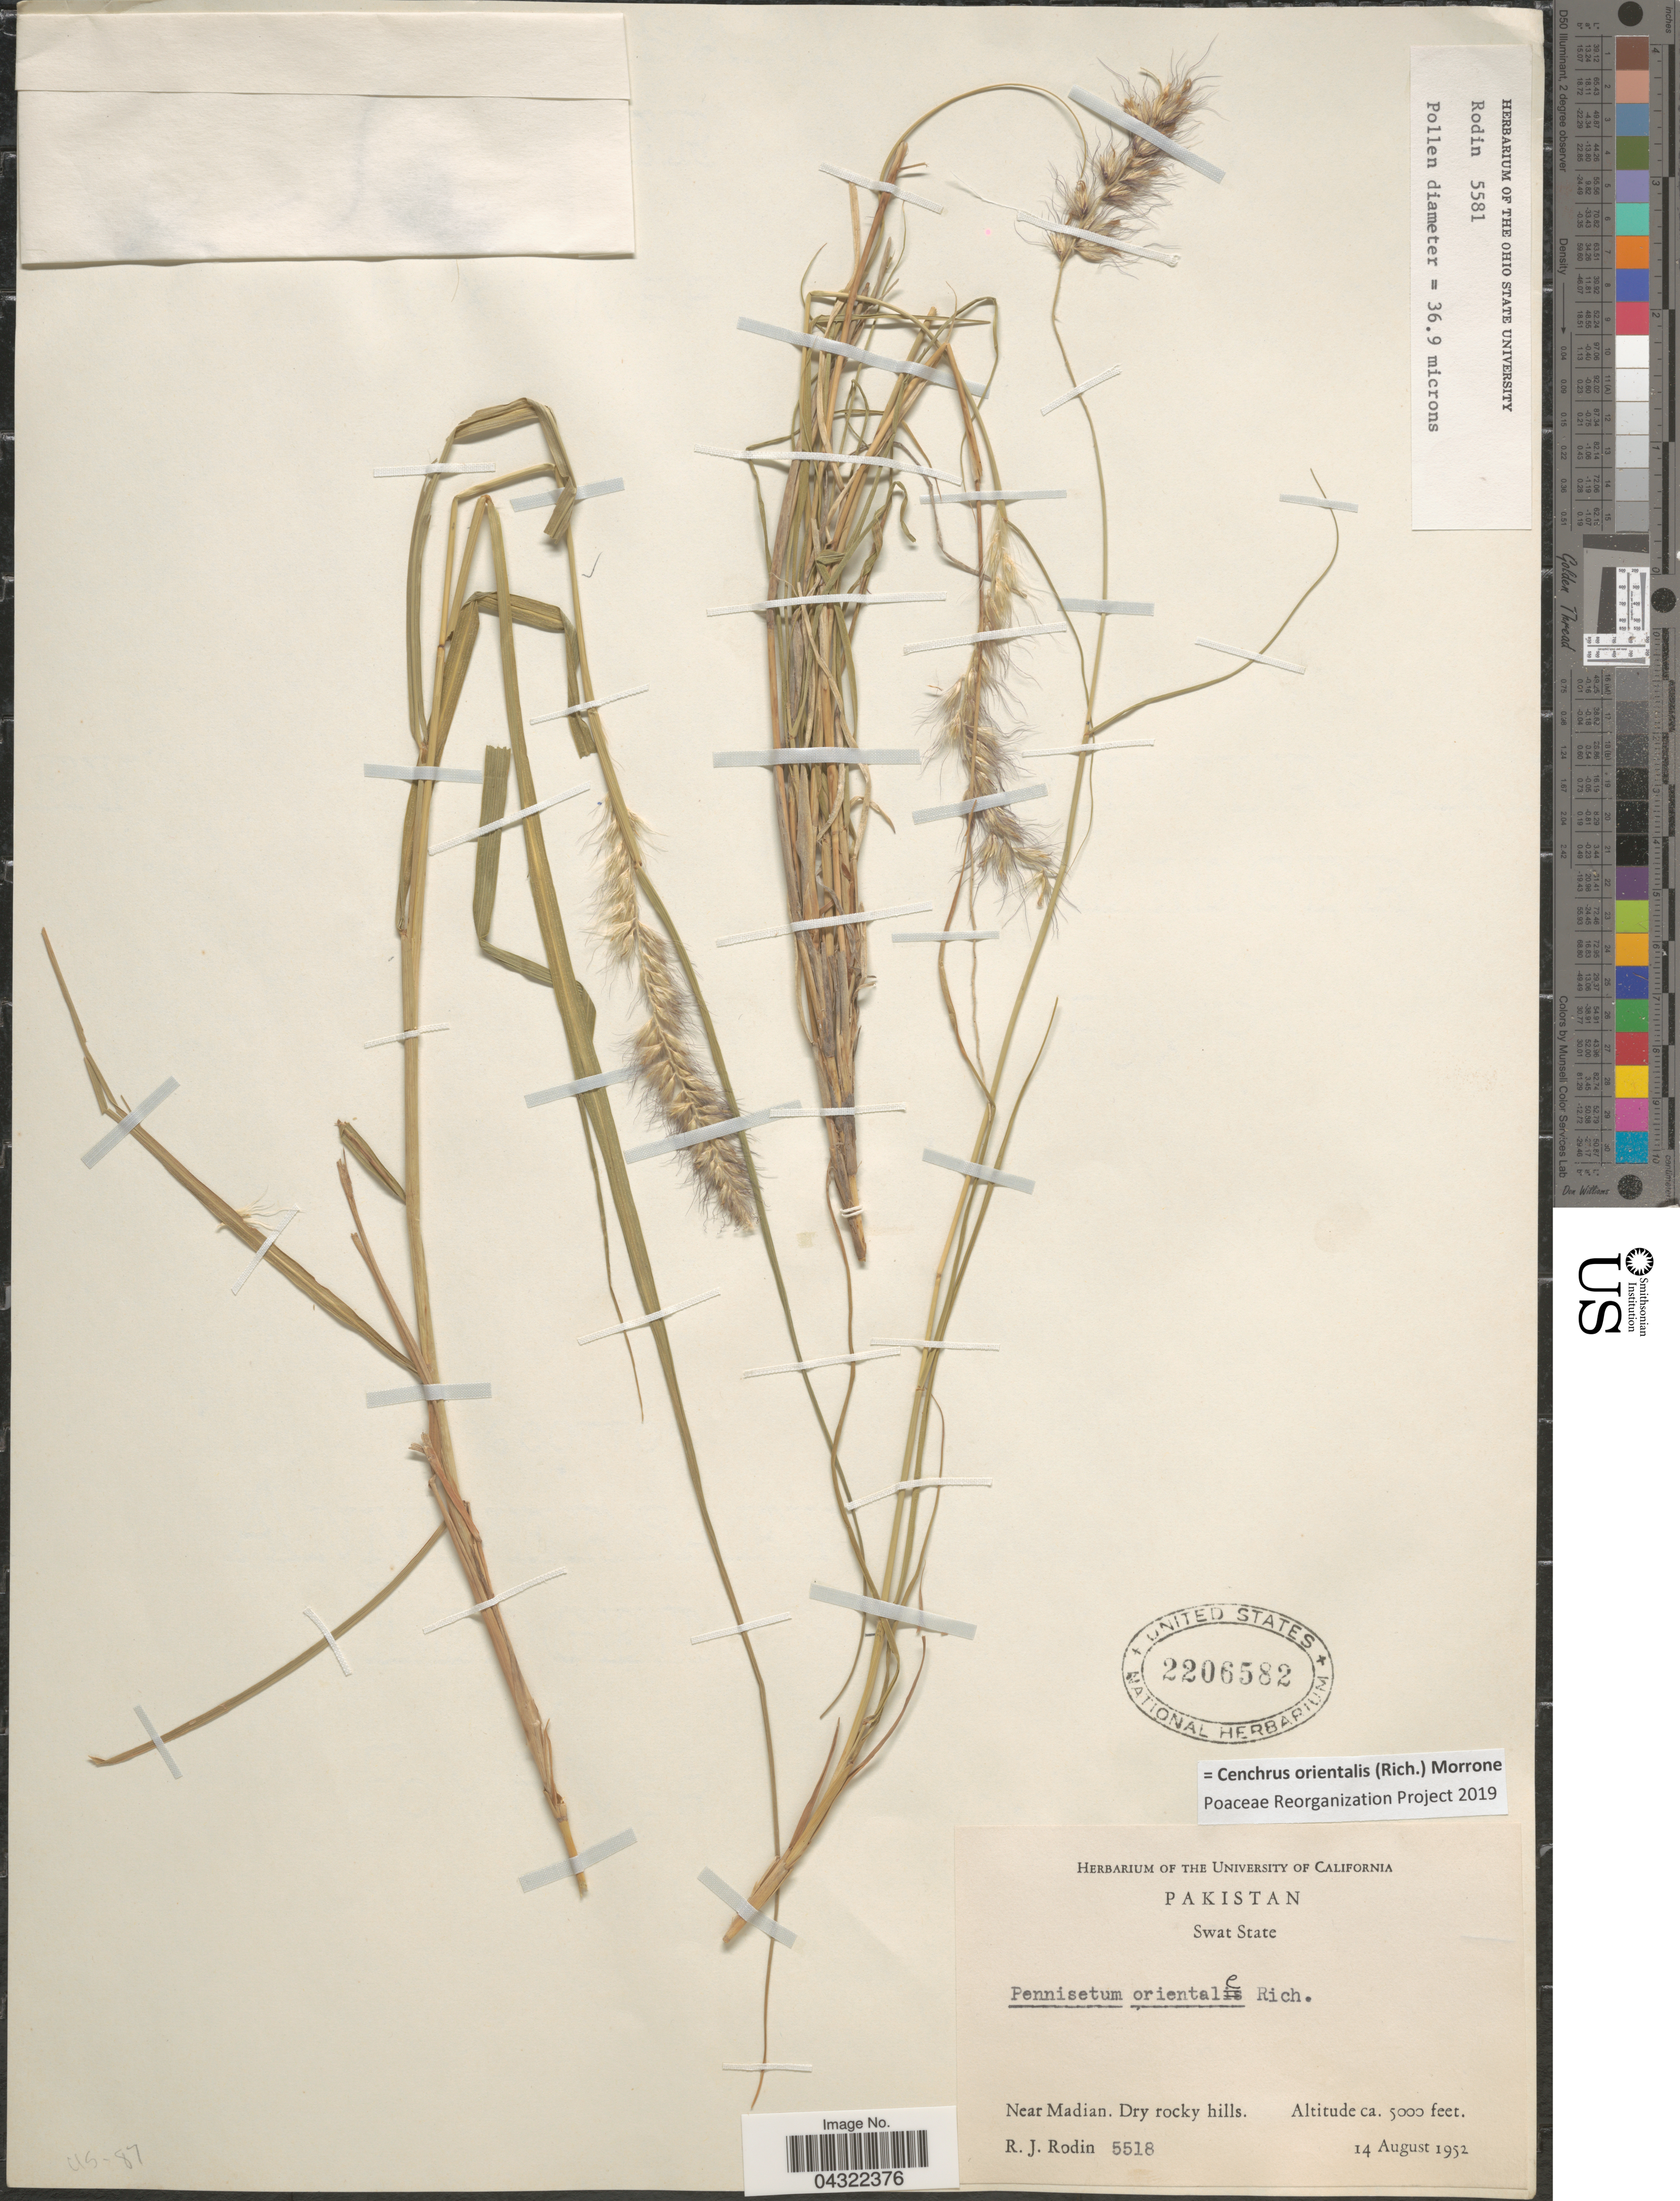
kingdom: Plantae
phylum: Tracheophyta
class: Liliopsida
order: Poales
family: Poaceae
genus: Cenchrus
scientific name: Cenchrus orientalis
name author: (Rich.) Morrone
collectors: R. J. Rodin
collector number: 5518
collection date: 1952-08-14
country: Pakistan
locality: Swat State. Near Madian.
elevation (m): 1524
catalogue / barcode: US 2206582